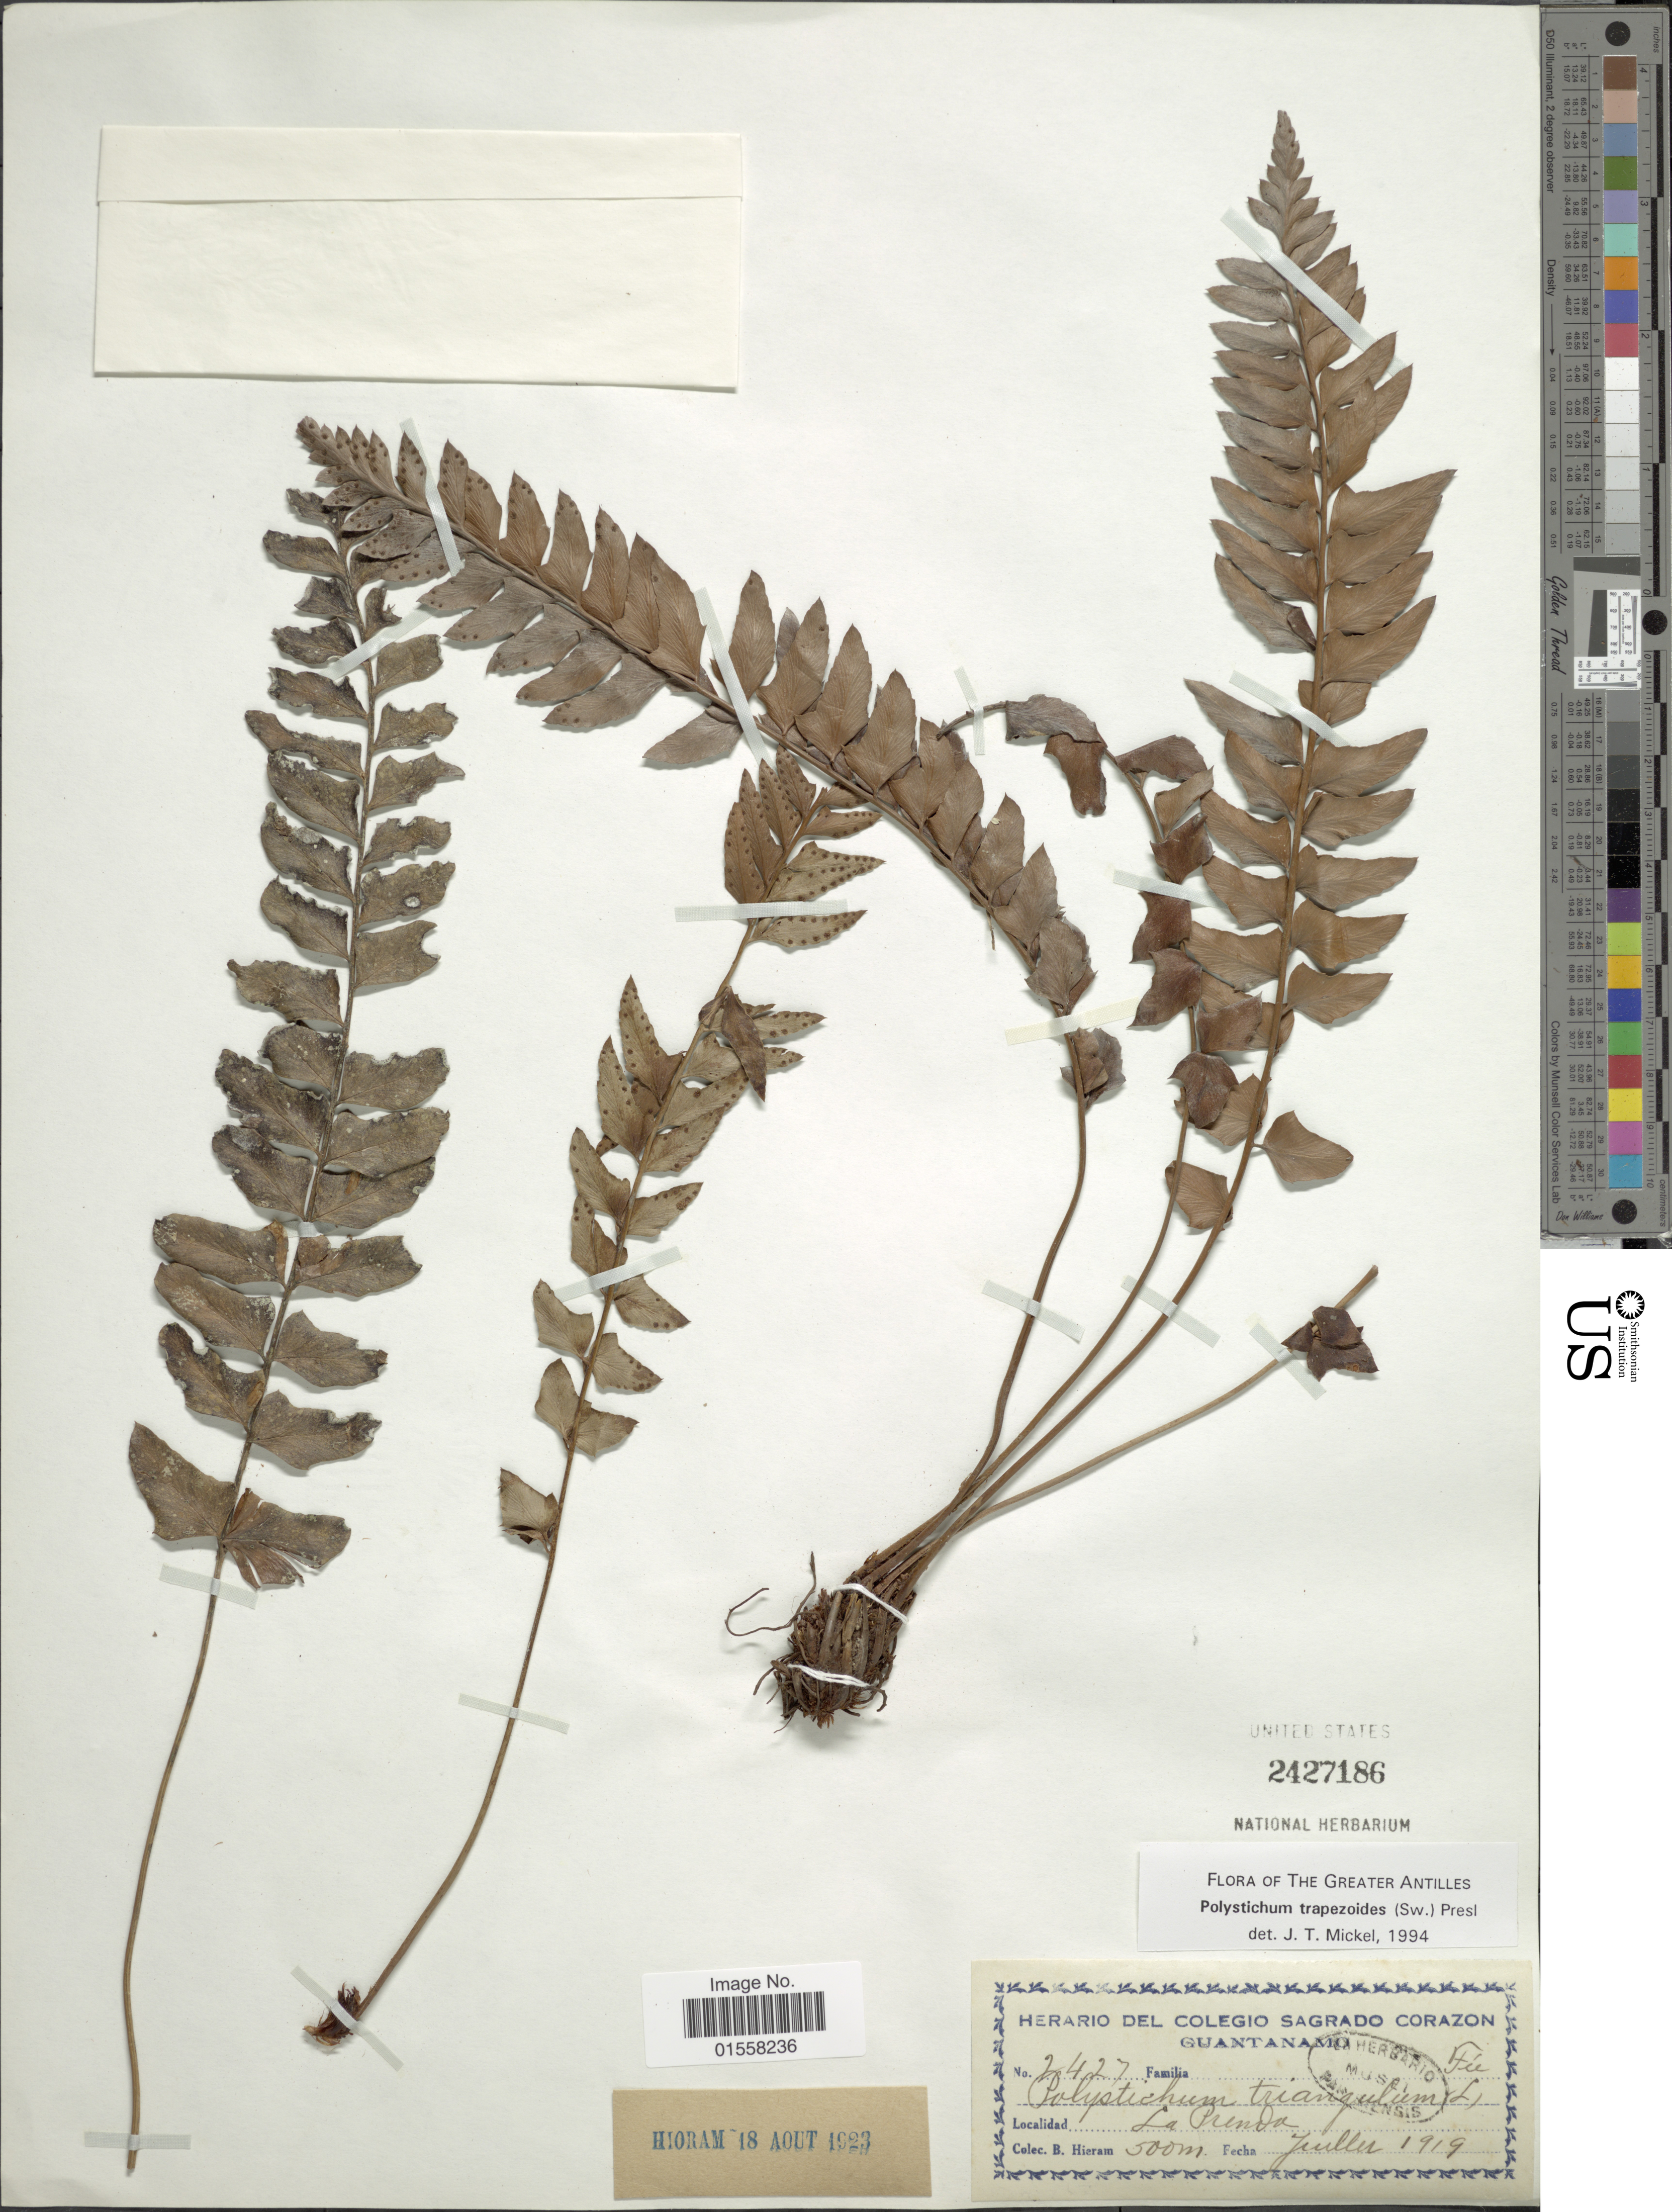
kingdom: Plantae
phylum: Tracheophyta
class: Polypodiopsida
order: Polypodiales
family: Dryopteridaceae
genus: Polystichum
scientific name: Polystichum trapezoides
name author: (Sw.) C. Presl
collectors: B. Hieram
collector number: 2427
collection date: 1919-07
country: Cuba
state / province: Guantánamo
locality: La Prenda.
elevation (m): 500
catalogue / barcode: US 2427186